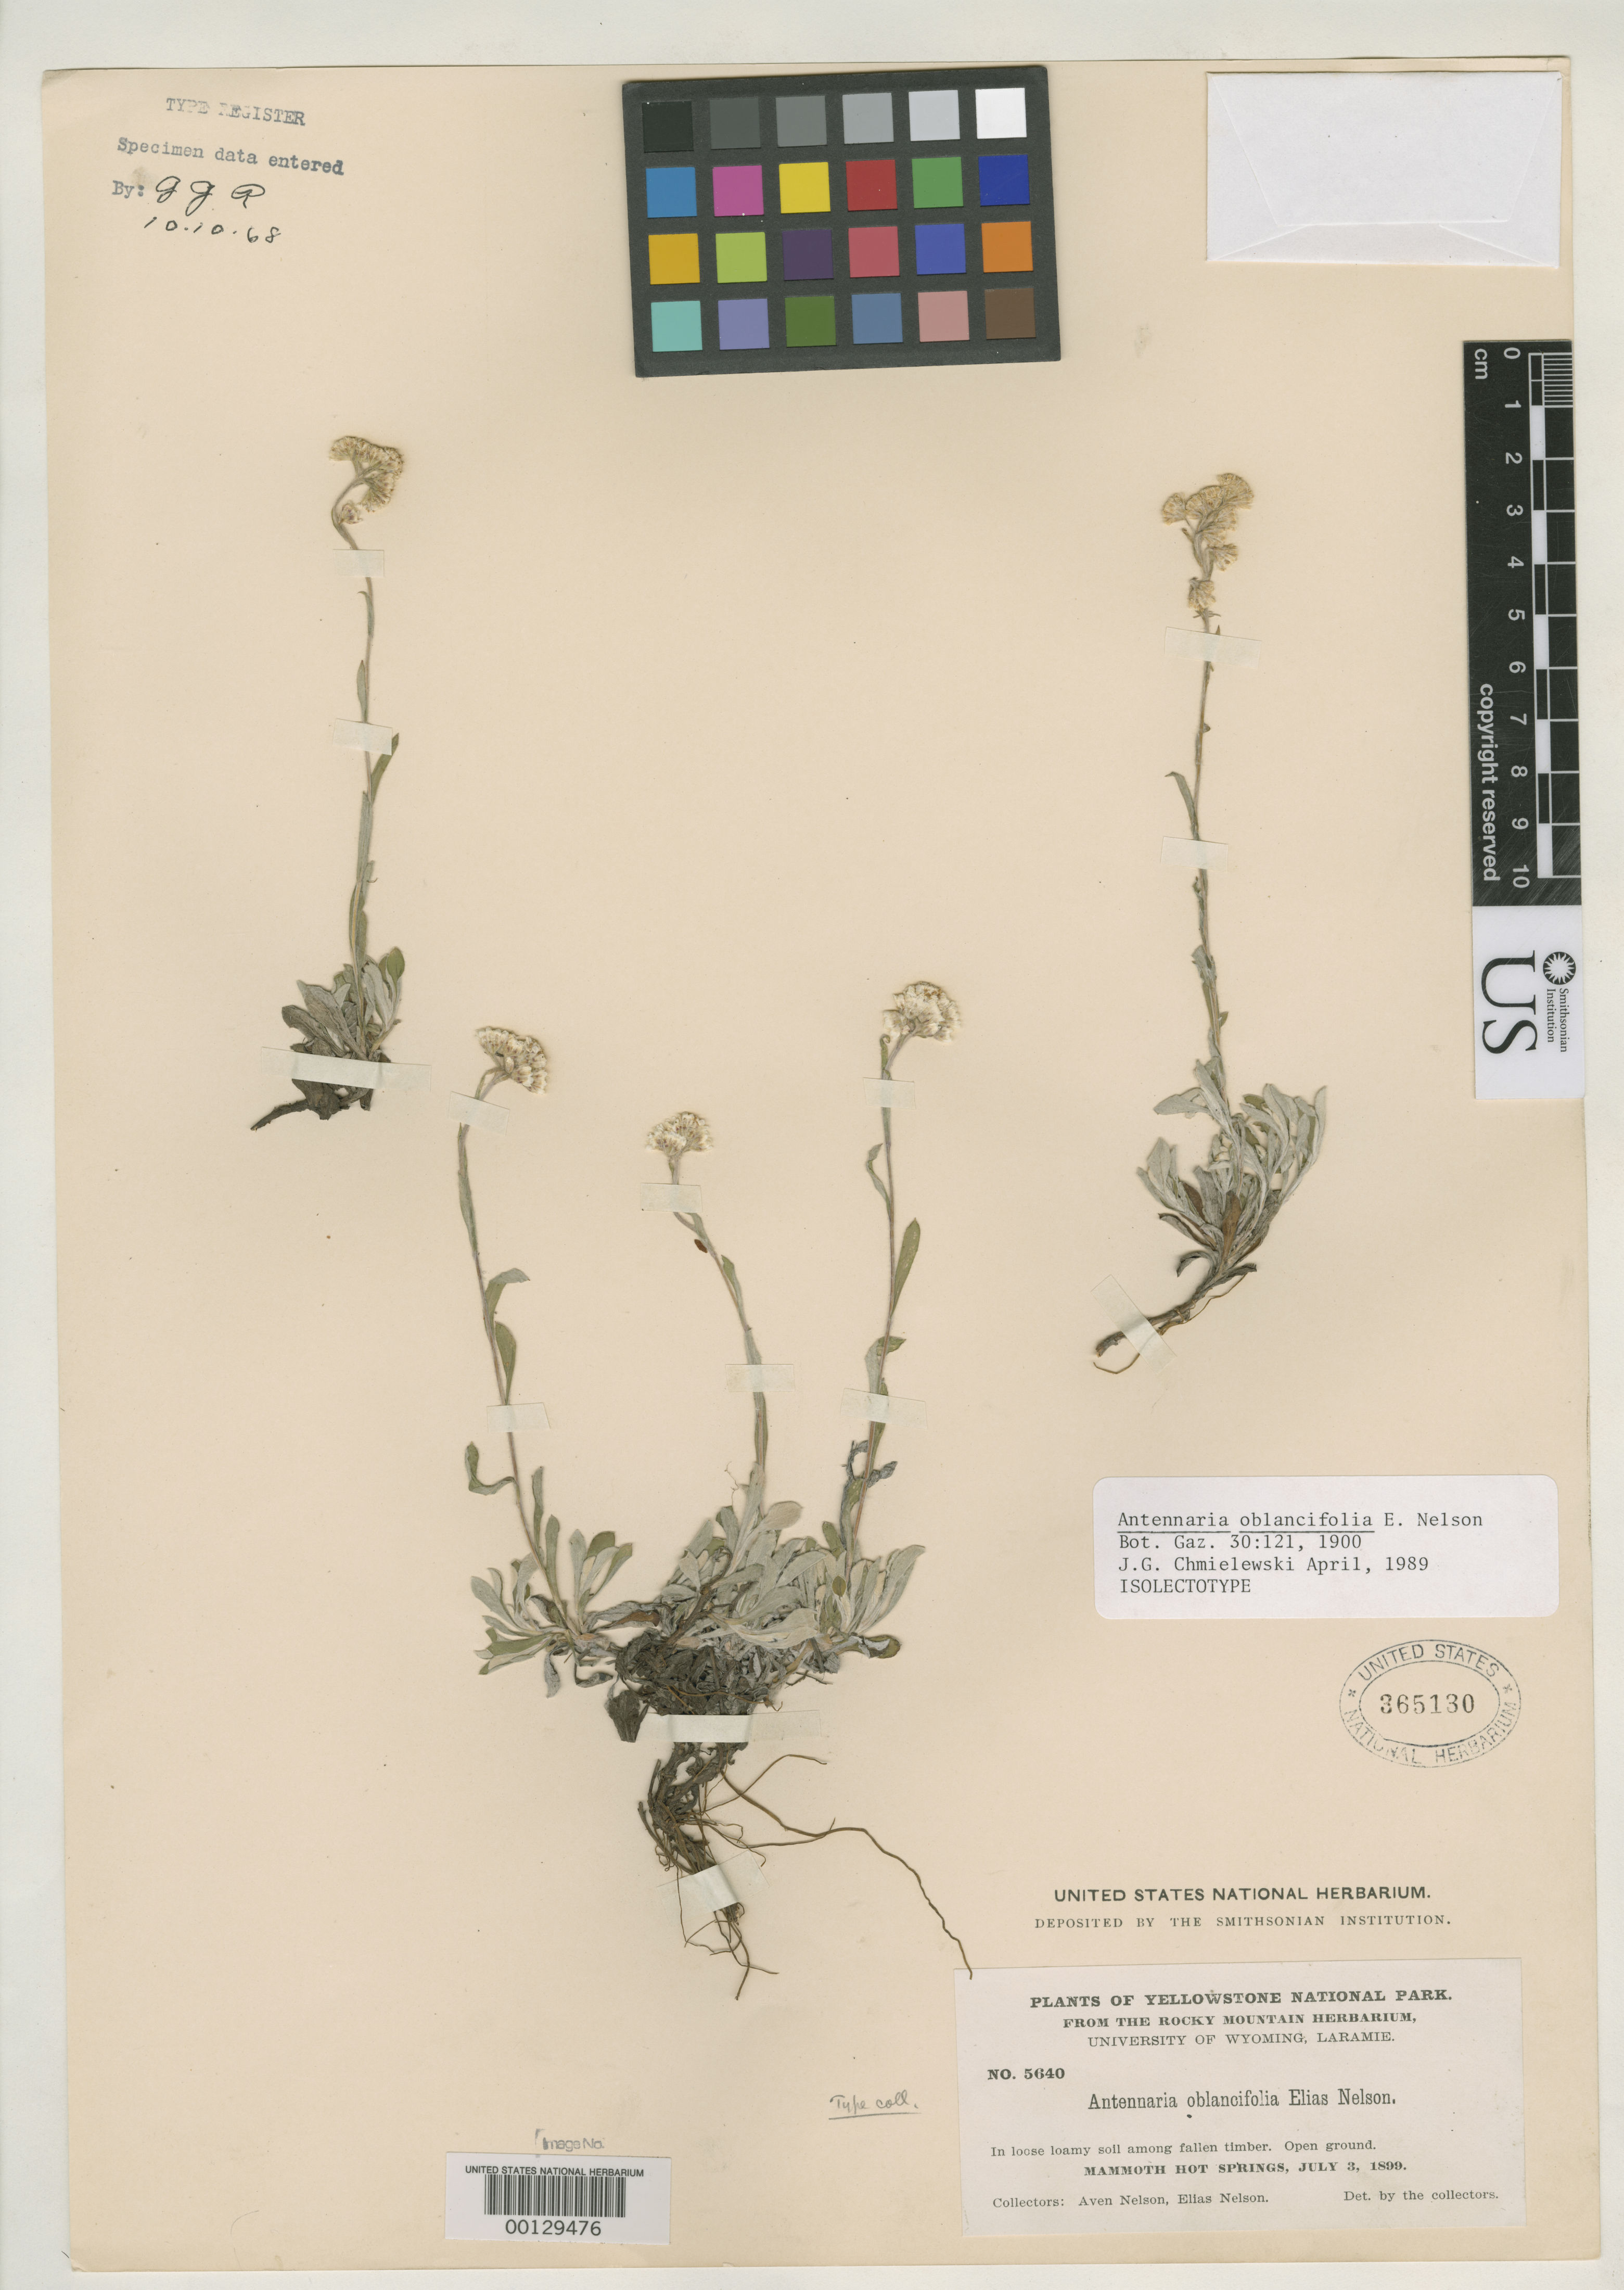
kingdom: Plantae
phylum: Tracheophyta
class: Magnoliopsida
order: Asterales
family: Asteraceae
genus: Antennaria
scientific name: Antennaria oblancifolia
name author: E.E. Nelson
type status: Type Material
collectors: A. Nelson & E. Nelson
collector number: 5640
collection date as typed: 03 Jul 1899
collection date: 1899-07-03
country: United States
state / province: Wyoming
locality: Yellowstone National Park; Mammoth Hot Springs.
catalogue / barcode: US 365130